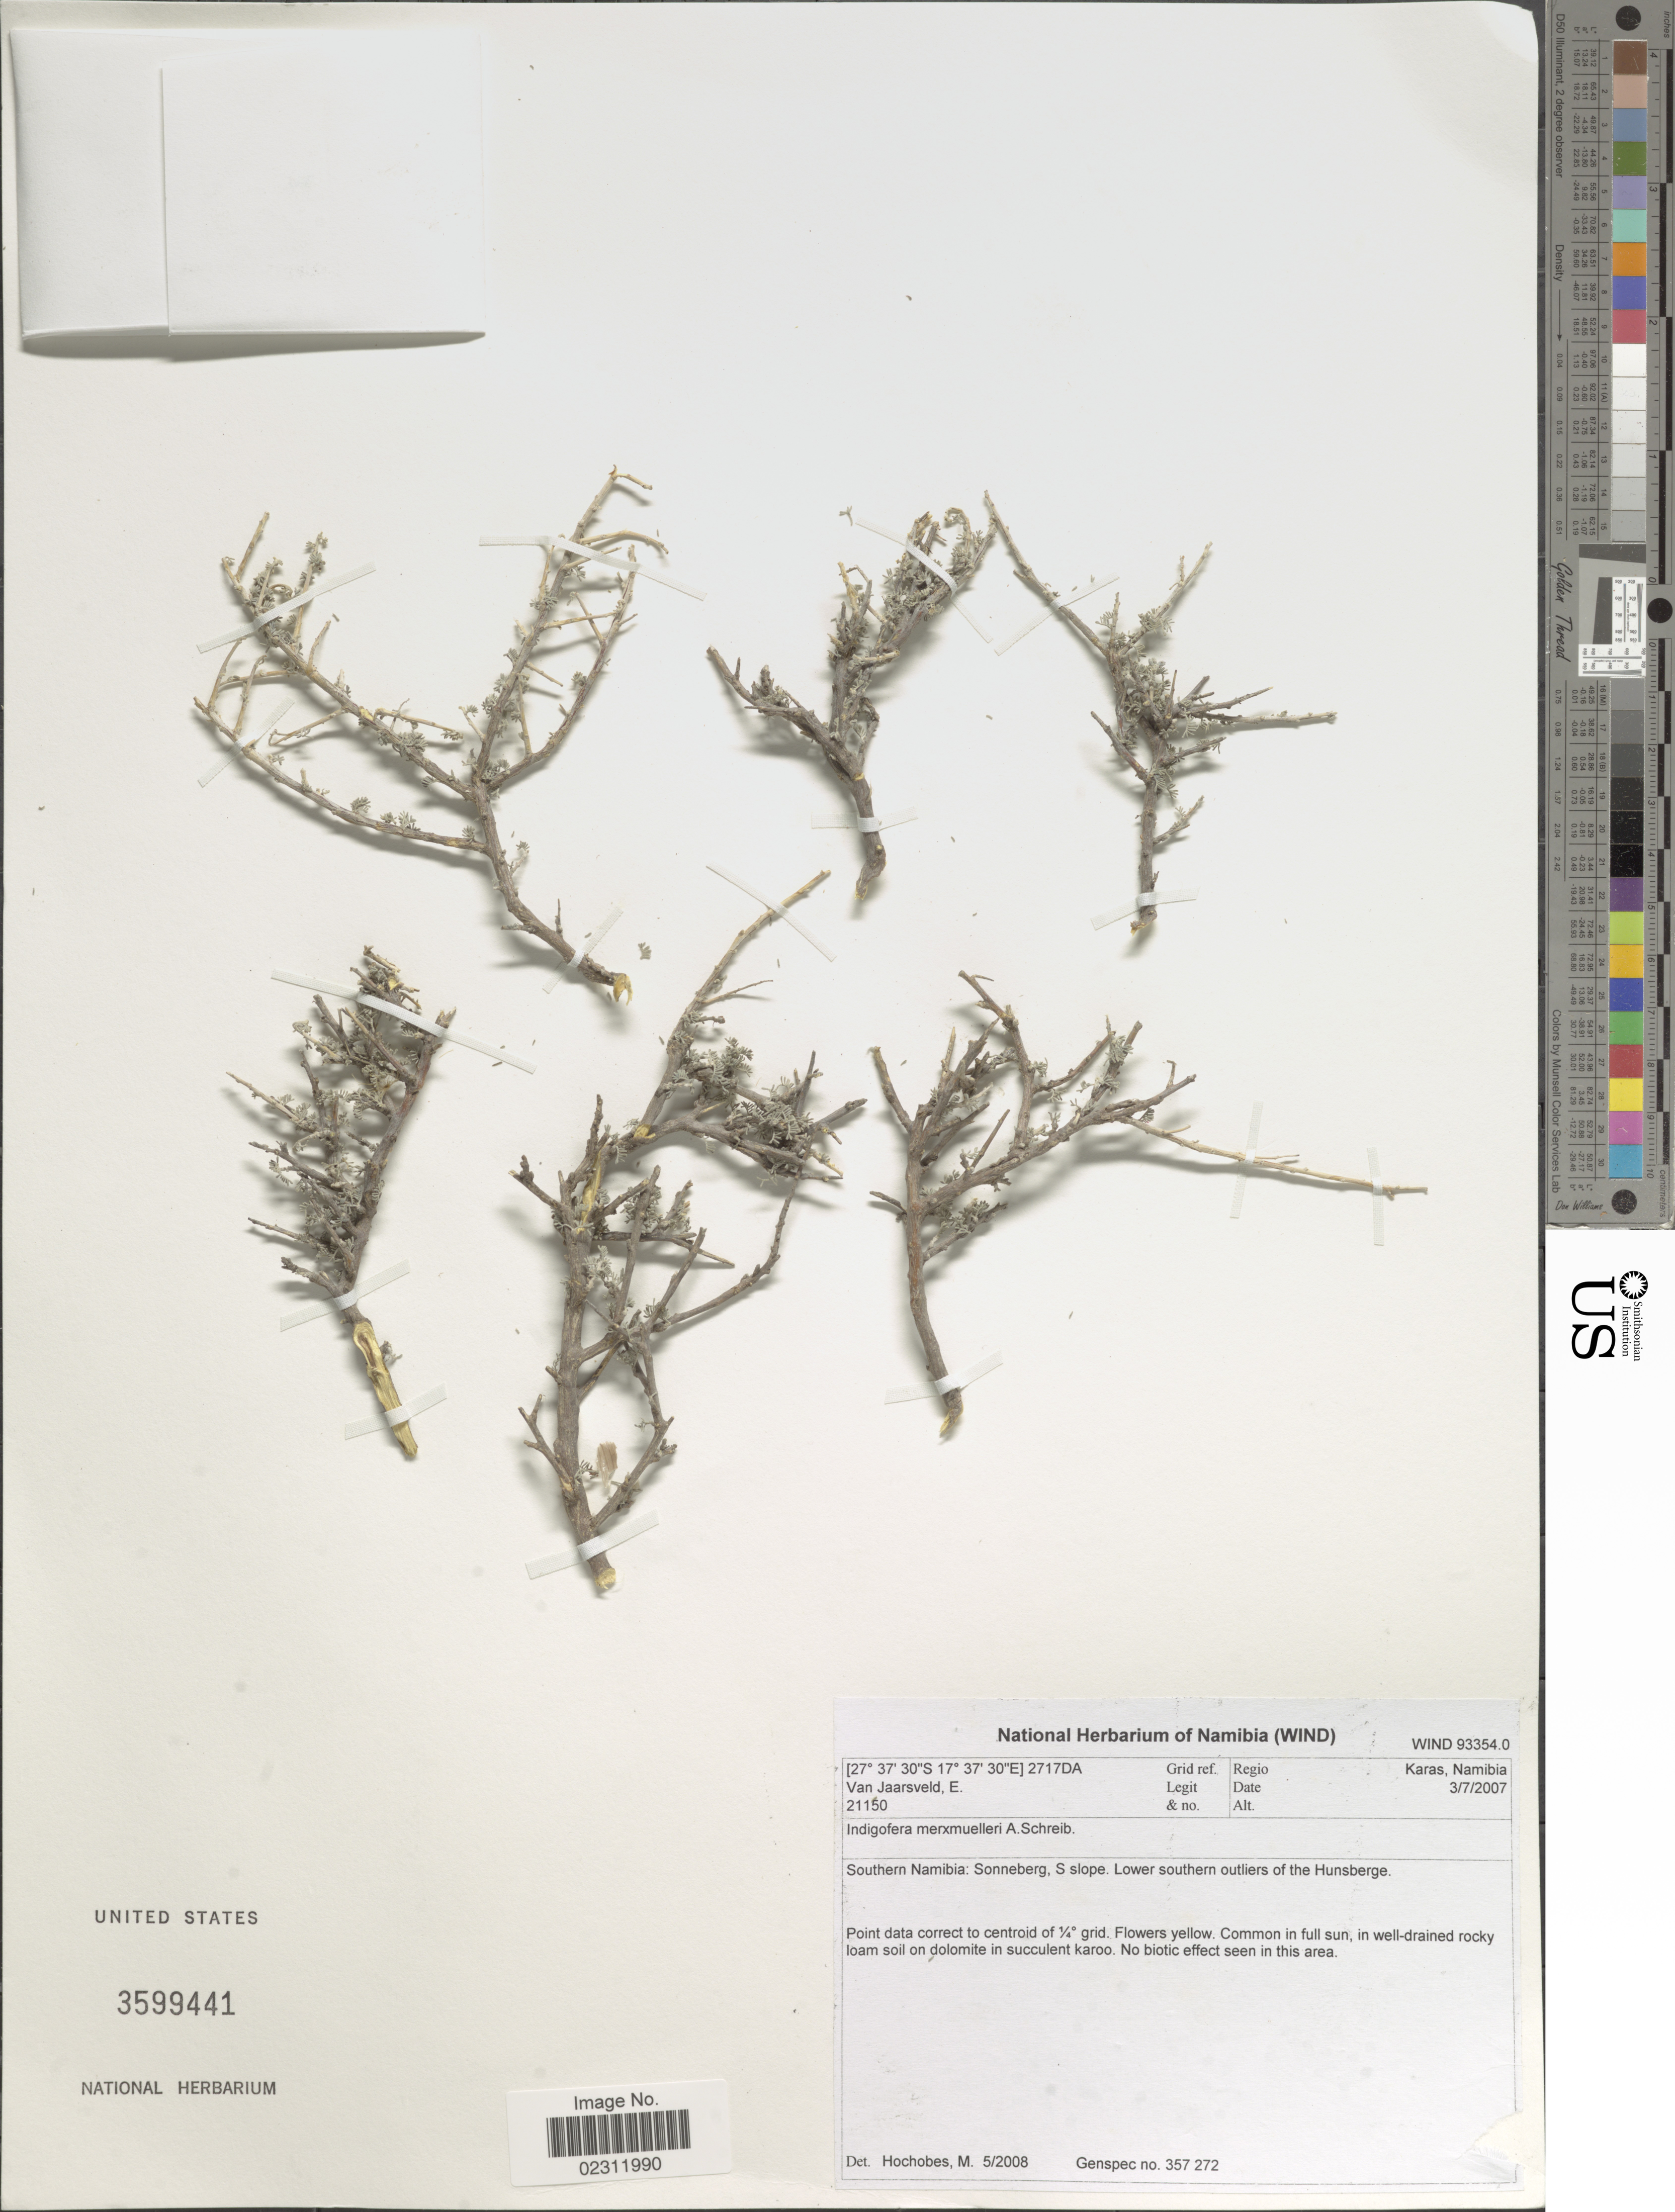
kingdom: Plantae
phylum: Tracheophyta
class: Magnoliopsida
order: Fabales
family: Fabaceae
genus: Indigofera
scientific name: Indigofera merxmuelleri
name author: A. Schreib.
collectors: E. van Jaarsveld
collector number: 21150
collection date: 2007-07-03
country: Namibia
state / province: Karas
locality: Southern Namibia, Sonneberg,S. slope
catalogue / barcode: US 3599441